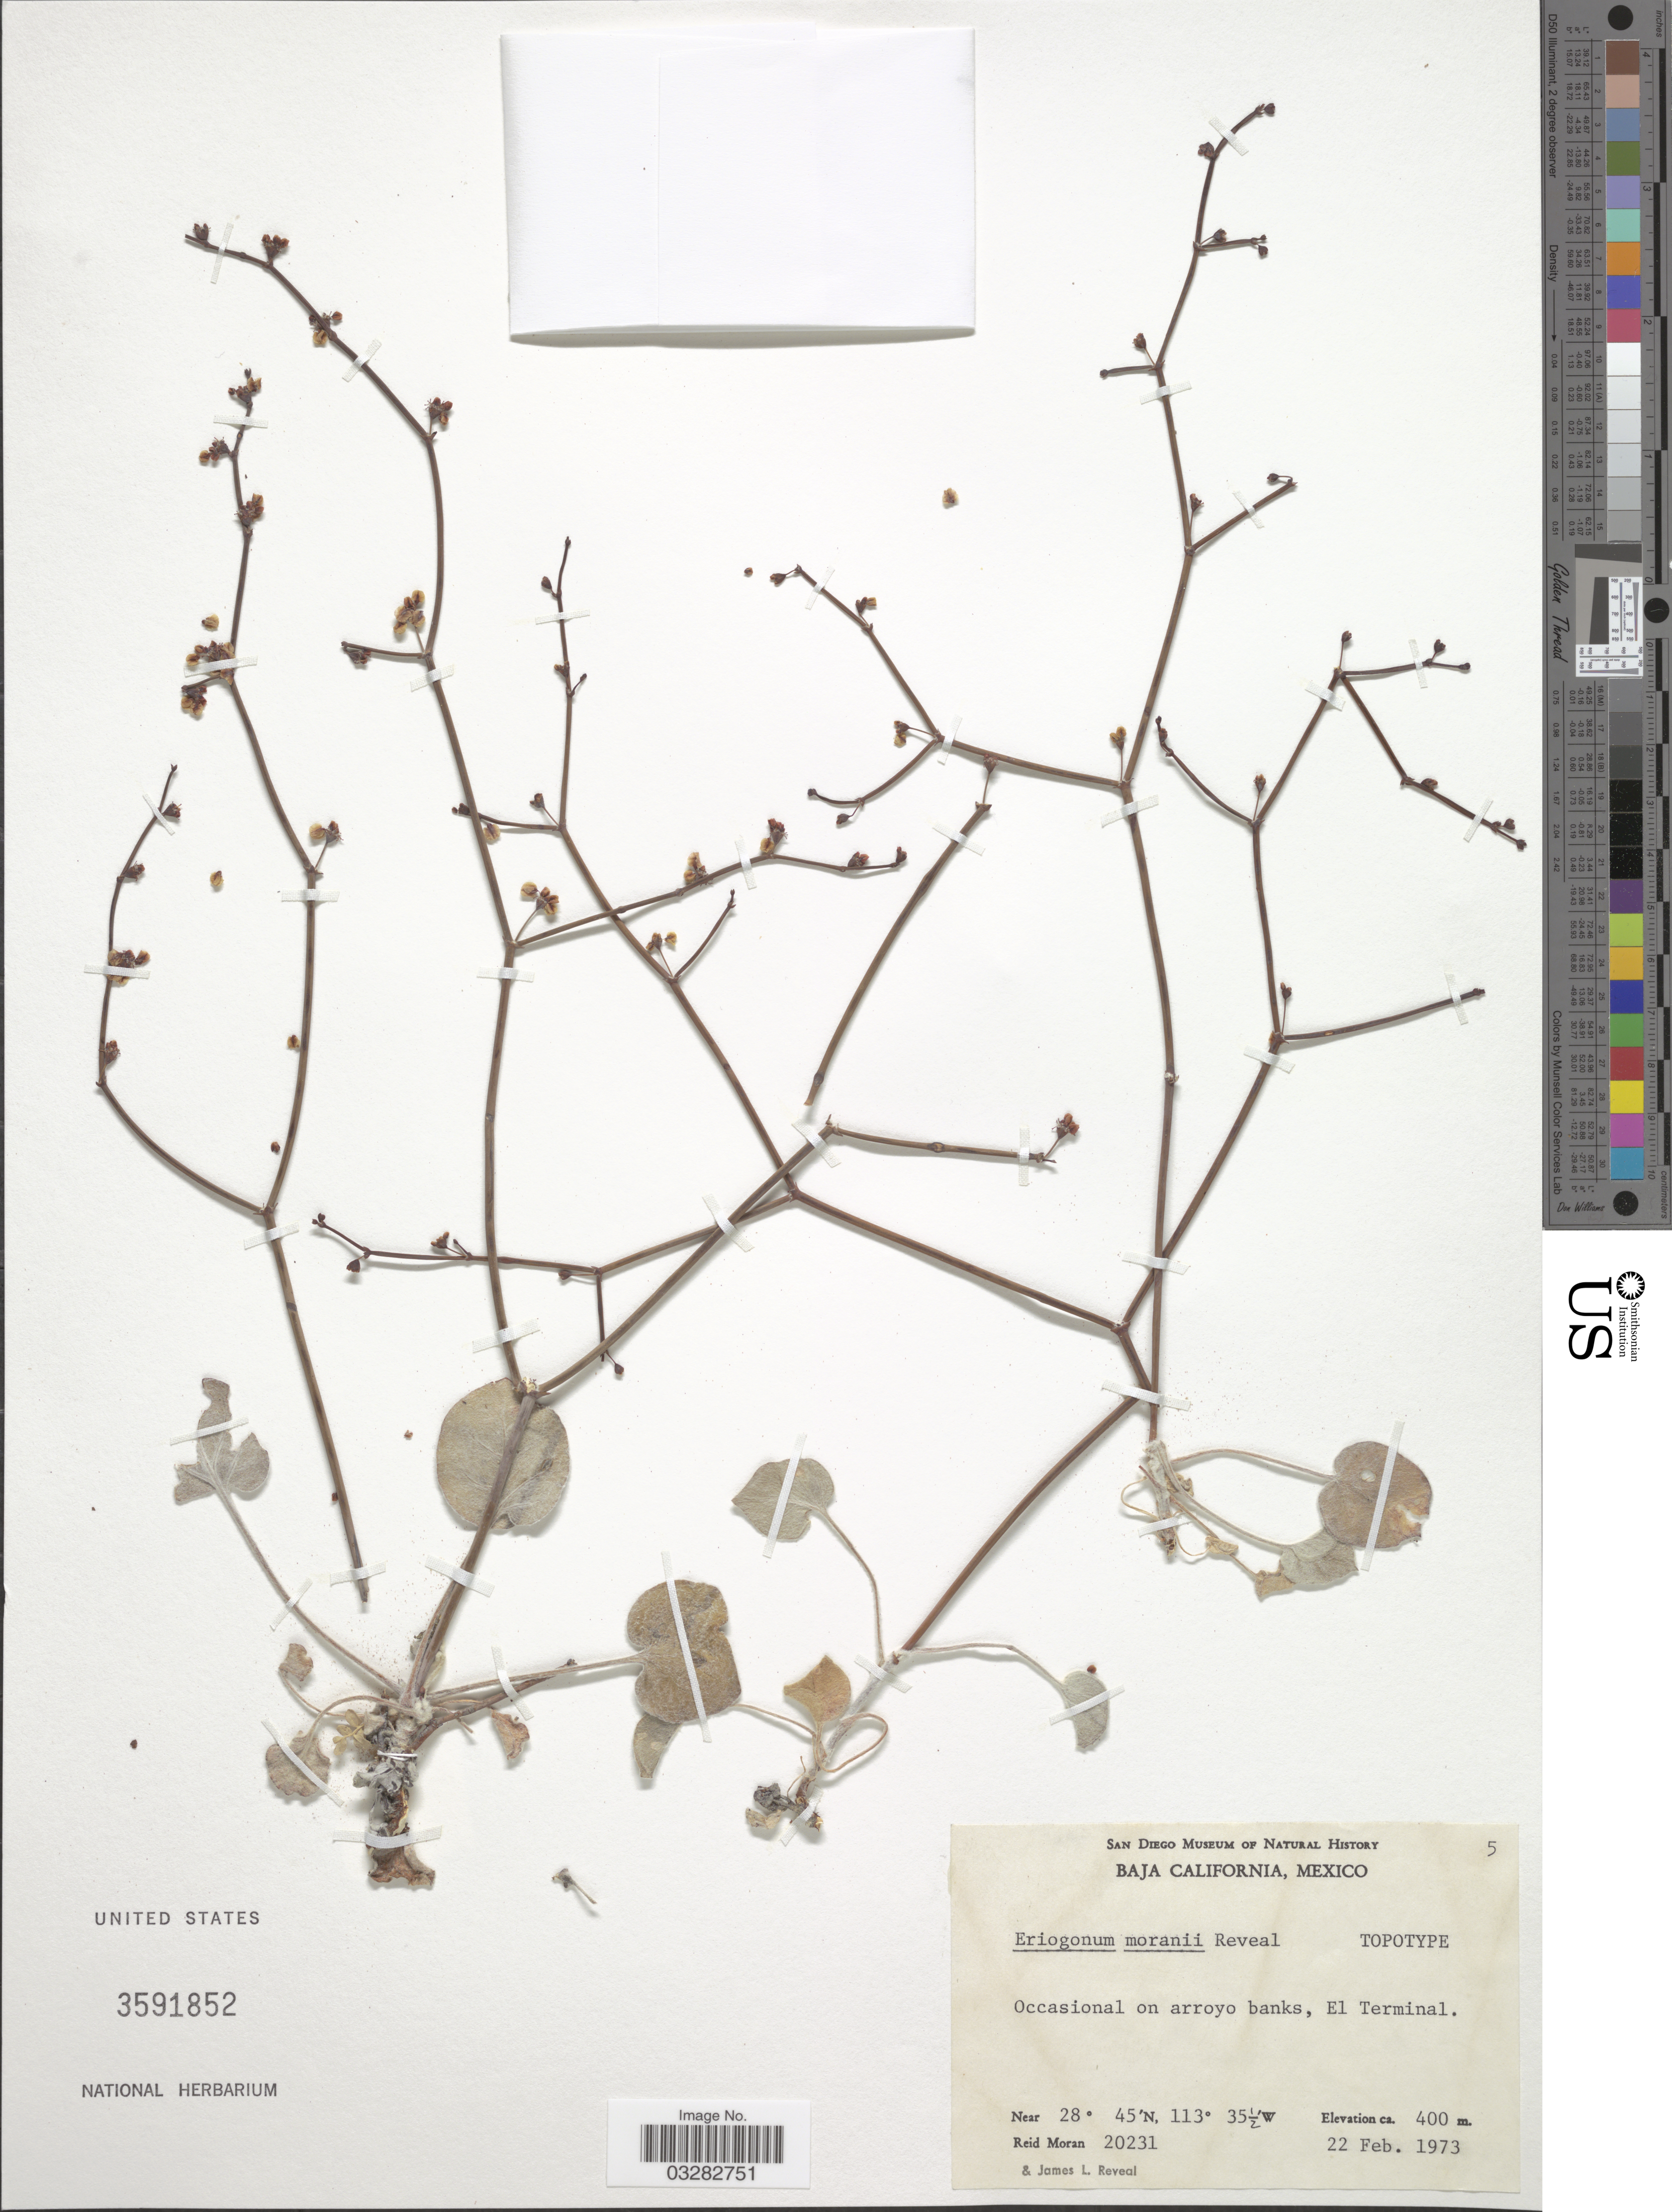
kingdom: Plantae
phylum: Tracheophyta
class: Magnoliopsida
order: Caryophyllales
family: Polygonaceae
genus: Eriogonum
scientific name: Eriogonum moranii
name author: Reveal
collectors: R. V. Moran & J. L. Reveal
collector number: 20231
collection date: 1973-02-22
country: Mexico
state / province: Baja California Norte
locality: El Terminal.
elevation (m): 400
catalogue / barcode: US 3591852